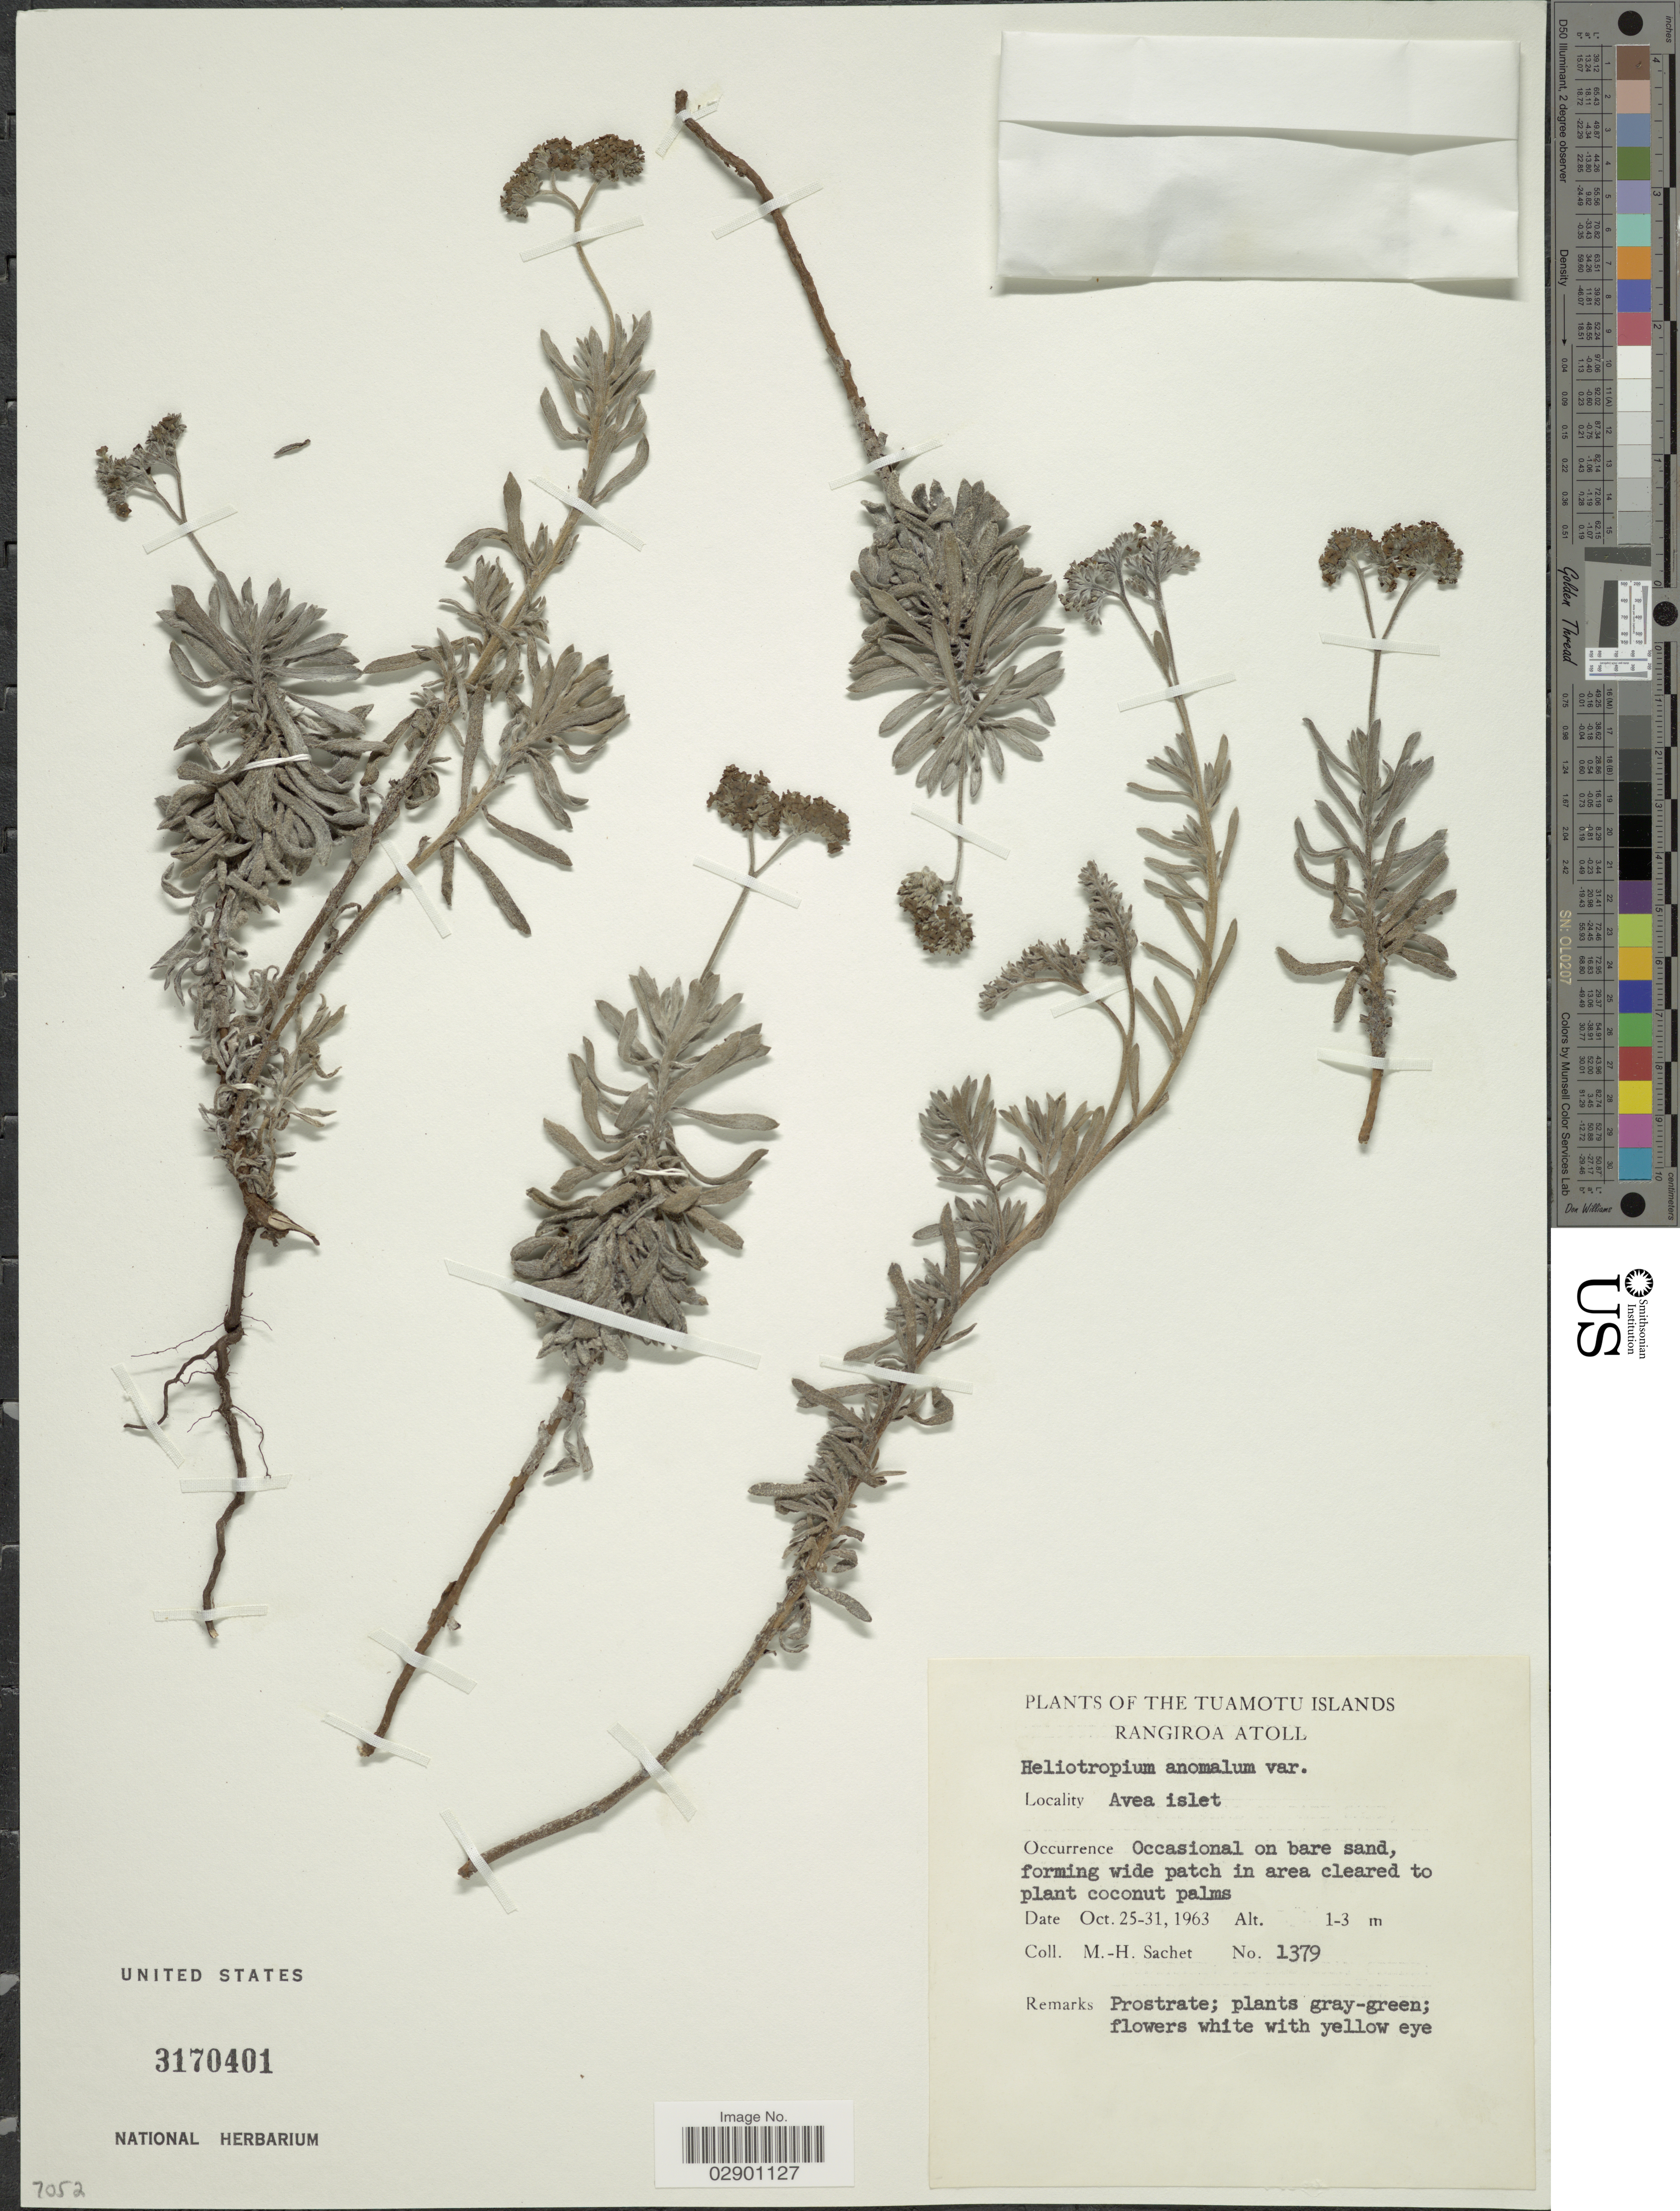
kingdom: Plantae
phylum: Tracheophyta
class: Magnoliopsida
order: Boraginales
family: Heliotropiaceae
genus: Heliotropium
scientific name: Heliotropium anomalum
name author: Hook. & Arn.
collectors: M.-H. Sachet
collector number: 1379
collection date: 1963-10-25/1963-10-31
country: French Polynesia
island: Rangiroa [Deans] Atoll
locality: The Tuamotu Islands. Rangiroa Atoll. Avea islet.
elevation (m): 1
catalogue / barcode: US 3170401